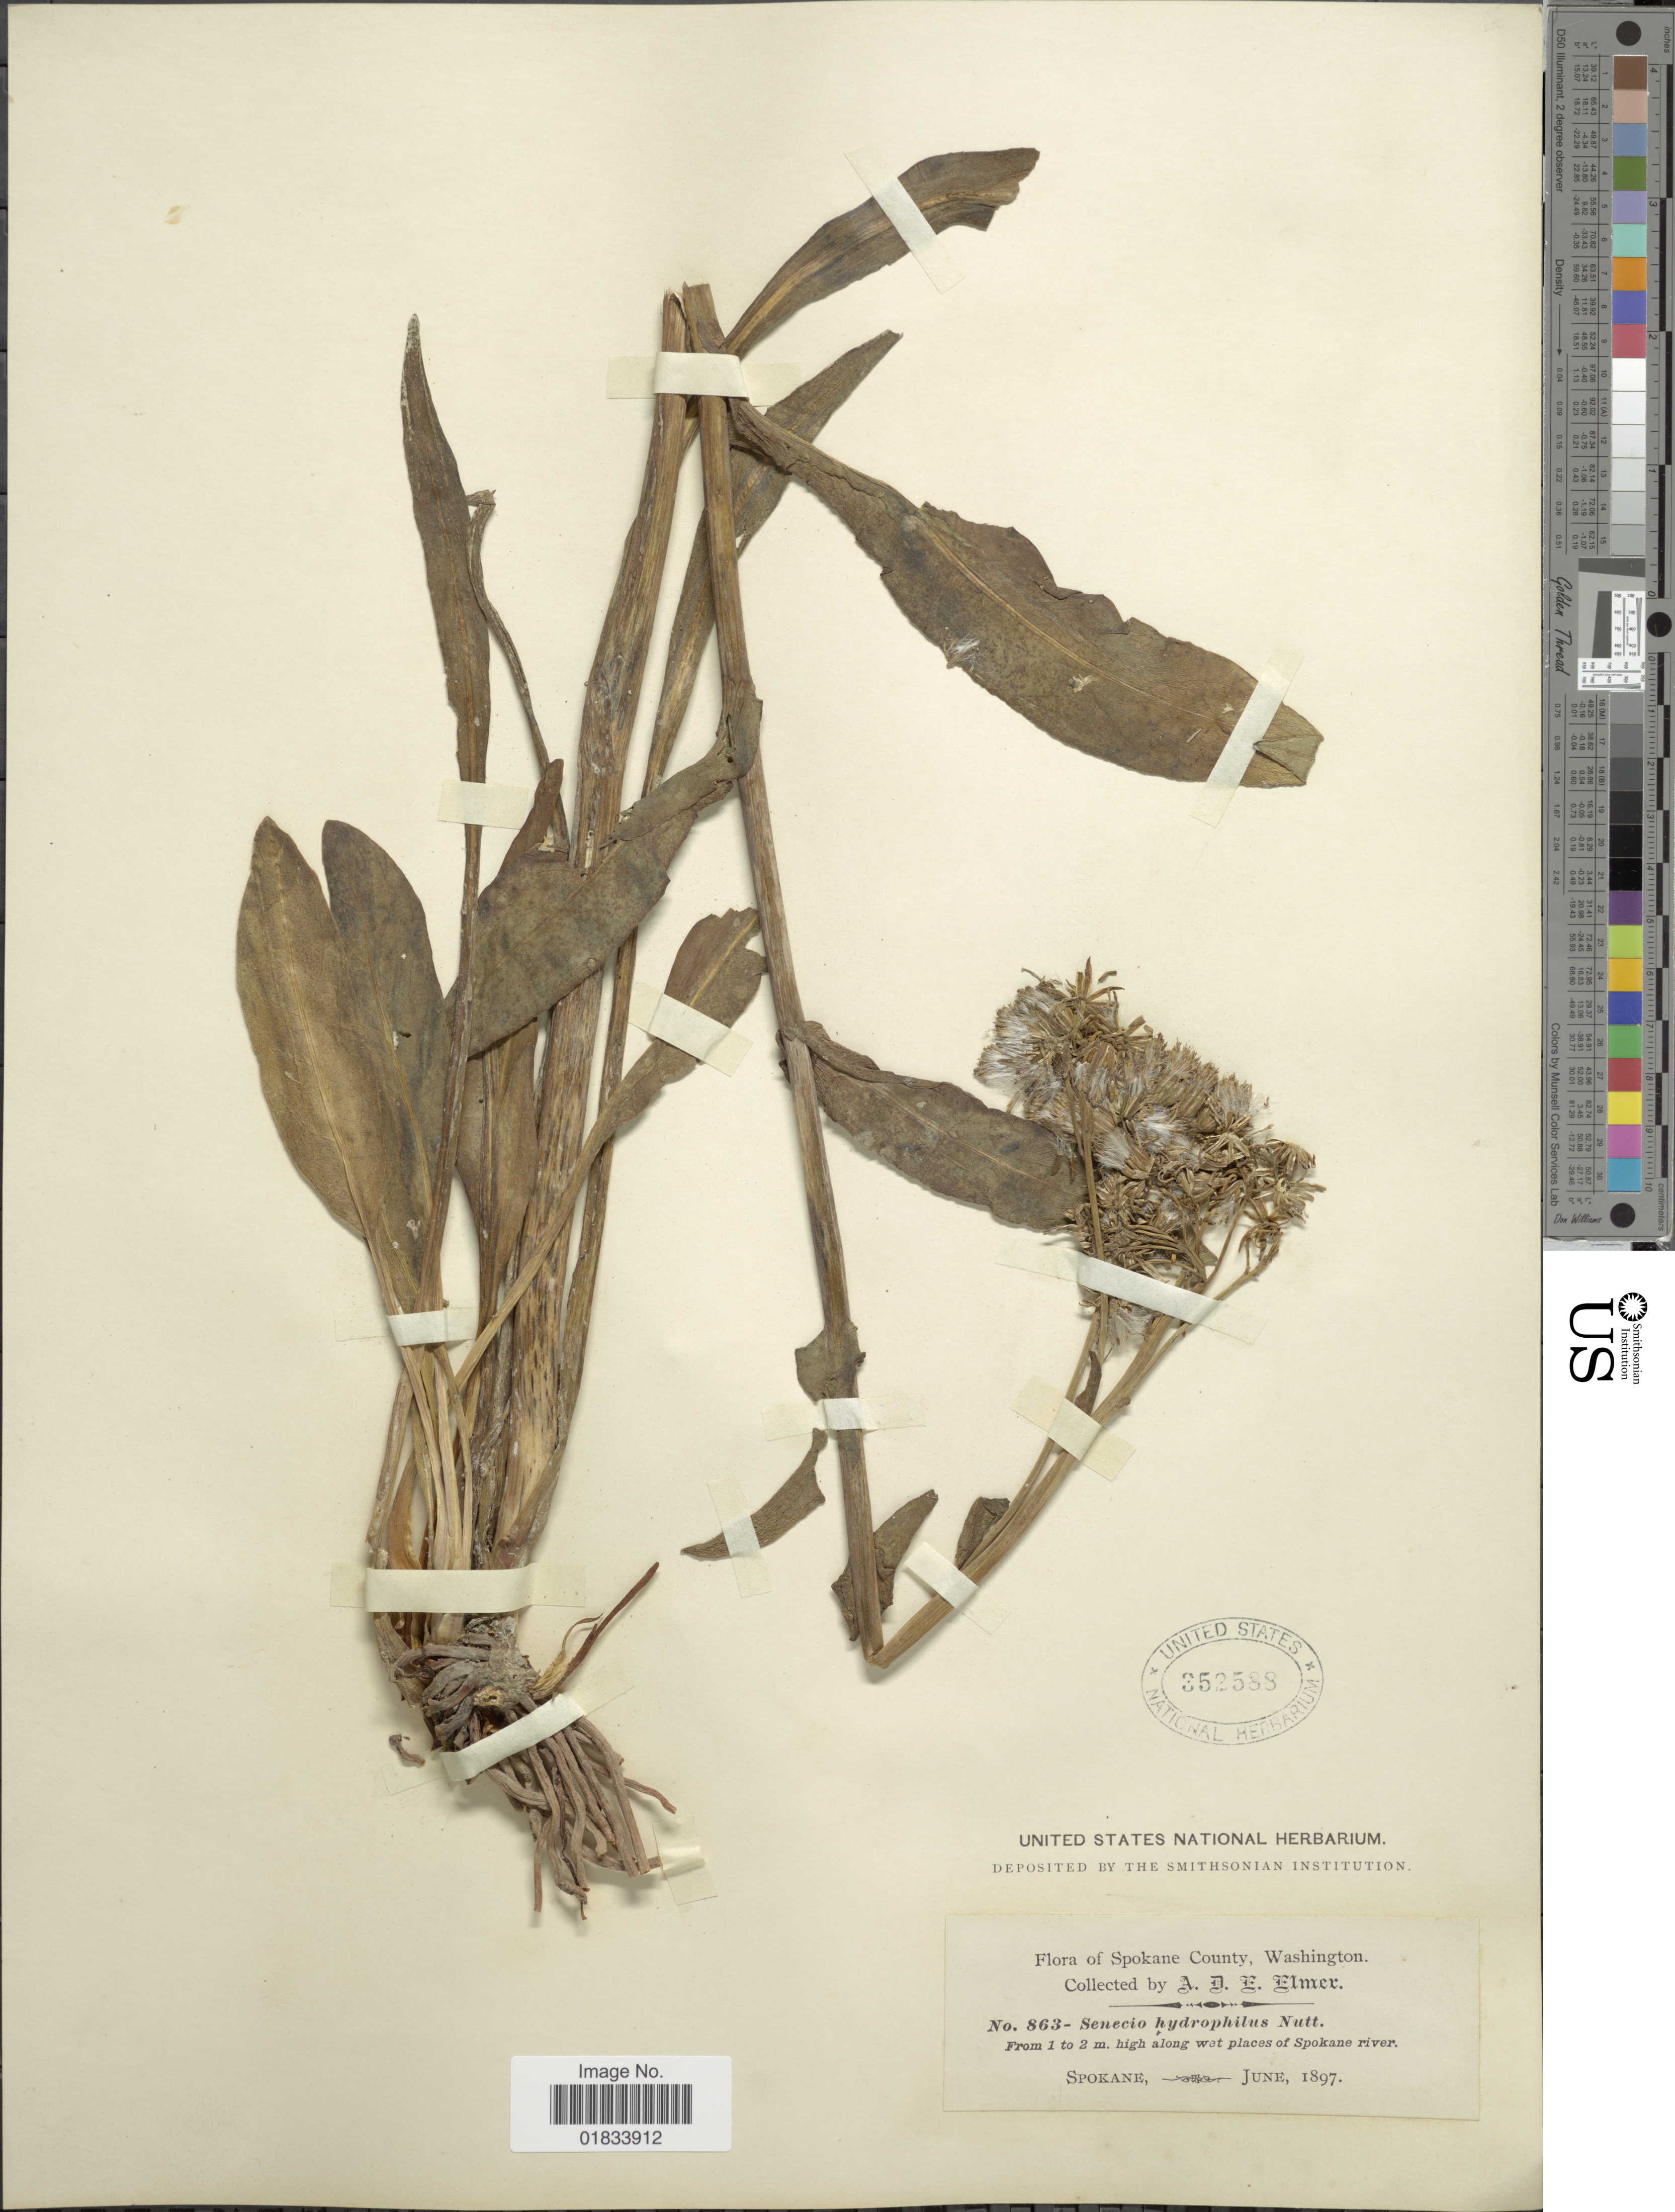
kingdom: Plantae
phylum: Tracheophyta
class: Magnoliopsida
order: Asterales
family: Asteraceae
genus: Senecio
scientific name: Senecio hydrophilus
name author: Nutt.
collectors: A. D. E. Elmer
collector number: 863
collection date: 1897-06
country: United States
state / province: Washington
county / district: Spokane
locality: Spokane County, Along wet places of Spokane river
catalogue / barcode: US 352588